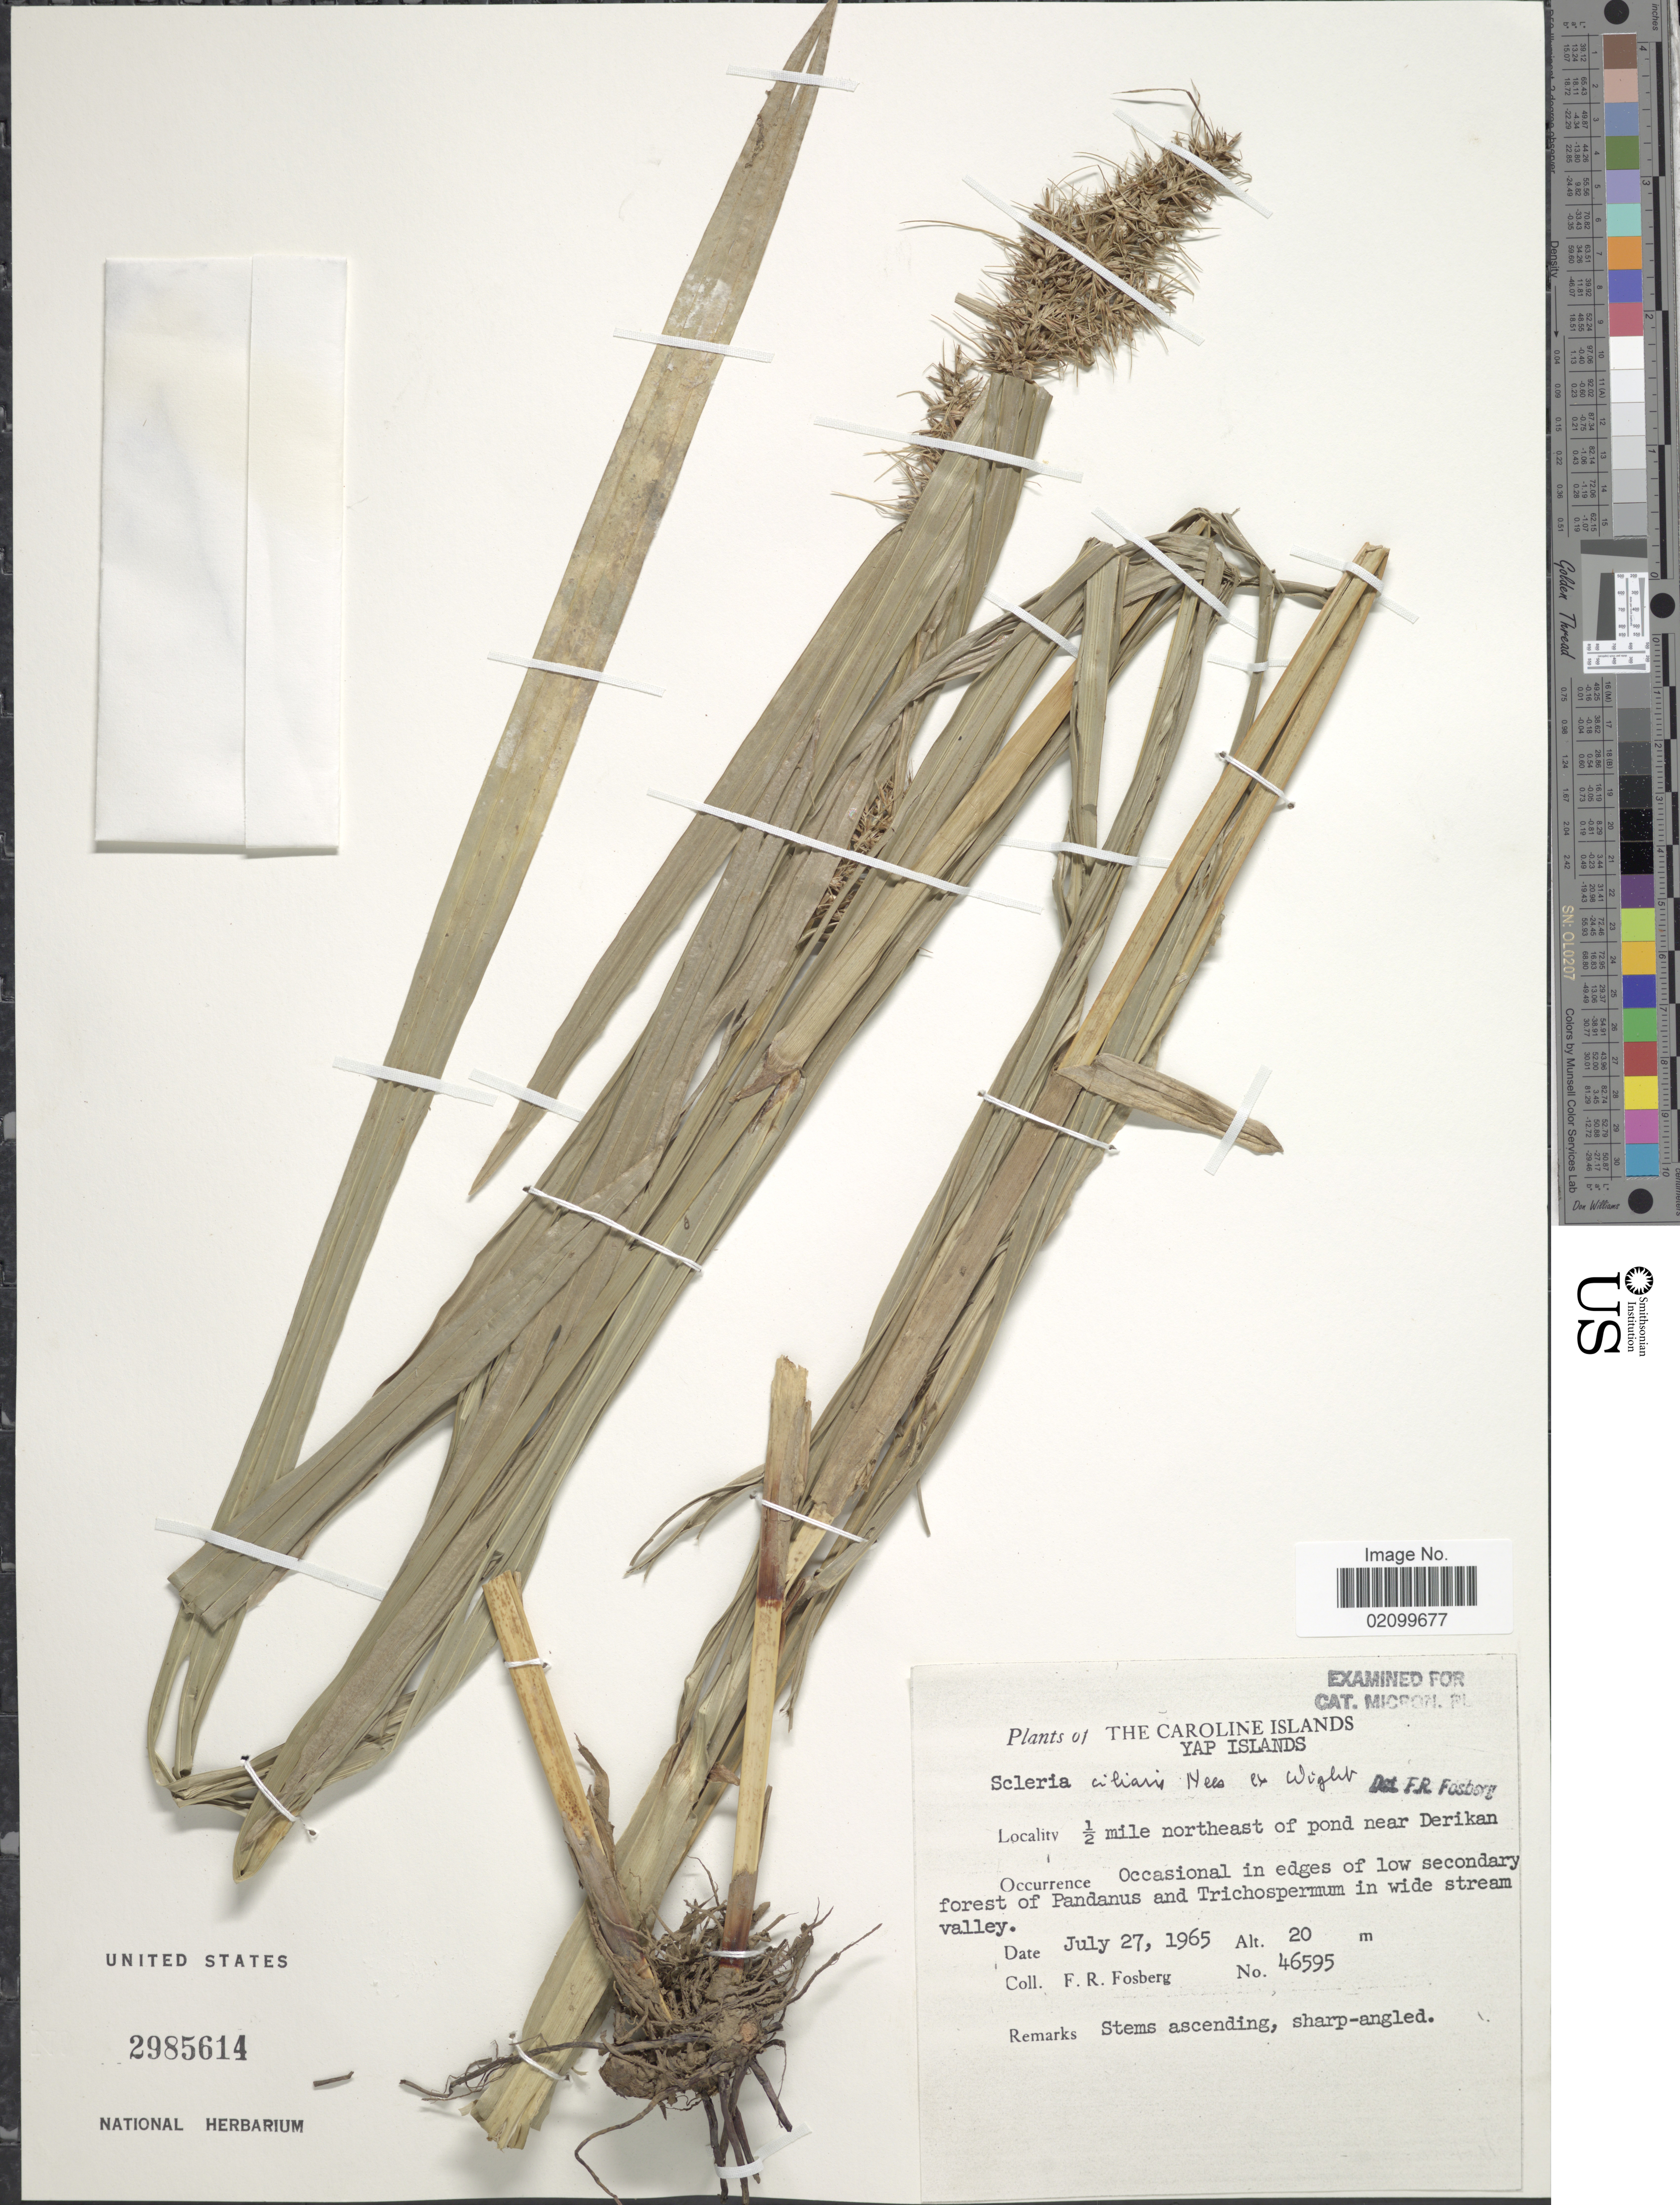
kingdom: Plantae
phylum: Tracheophyta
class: Liliopsida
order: Poales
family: Cyperaceae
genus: Scleria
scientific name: Scleria ciliaris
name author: Nees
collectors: F. R. Fosberg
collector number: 46595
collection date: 1965-07-27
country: Micronesia, Federated States of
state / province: Yap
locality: Caroline Islands, Yap Islands, ½ mile northeast of pond near Derikan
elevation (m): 20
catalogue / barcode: US 2985614